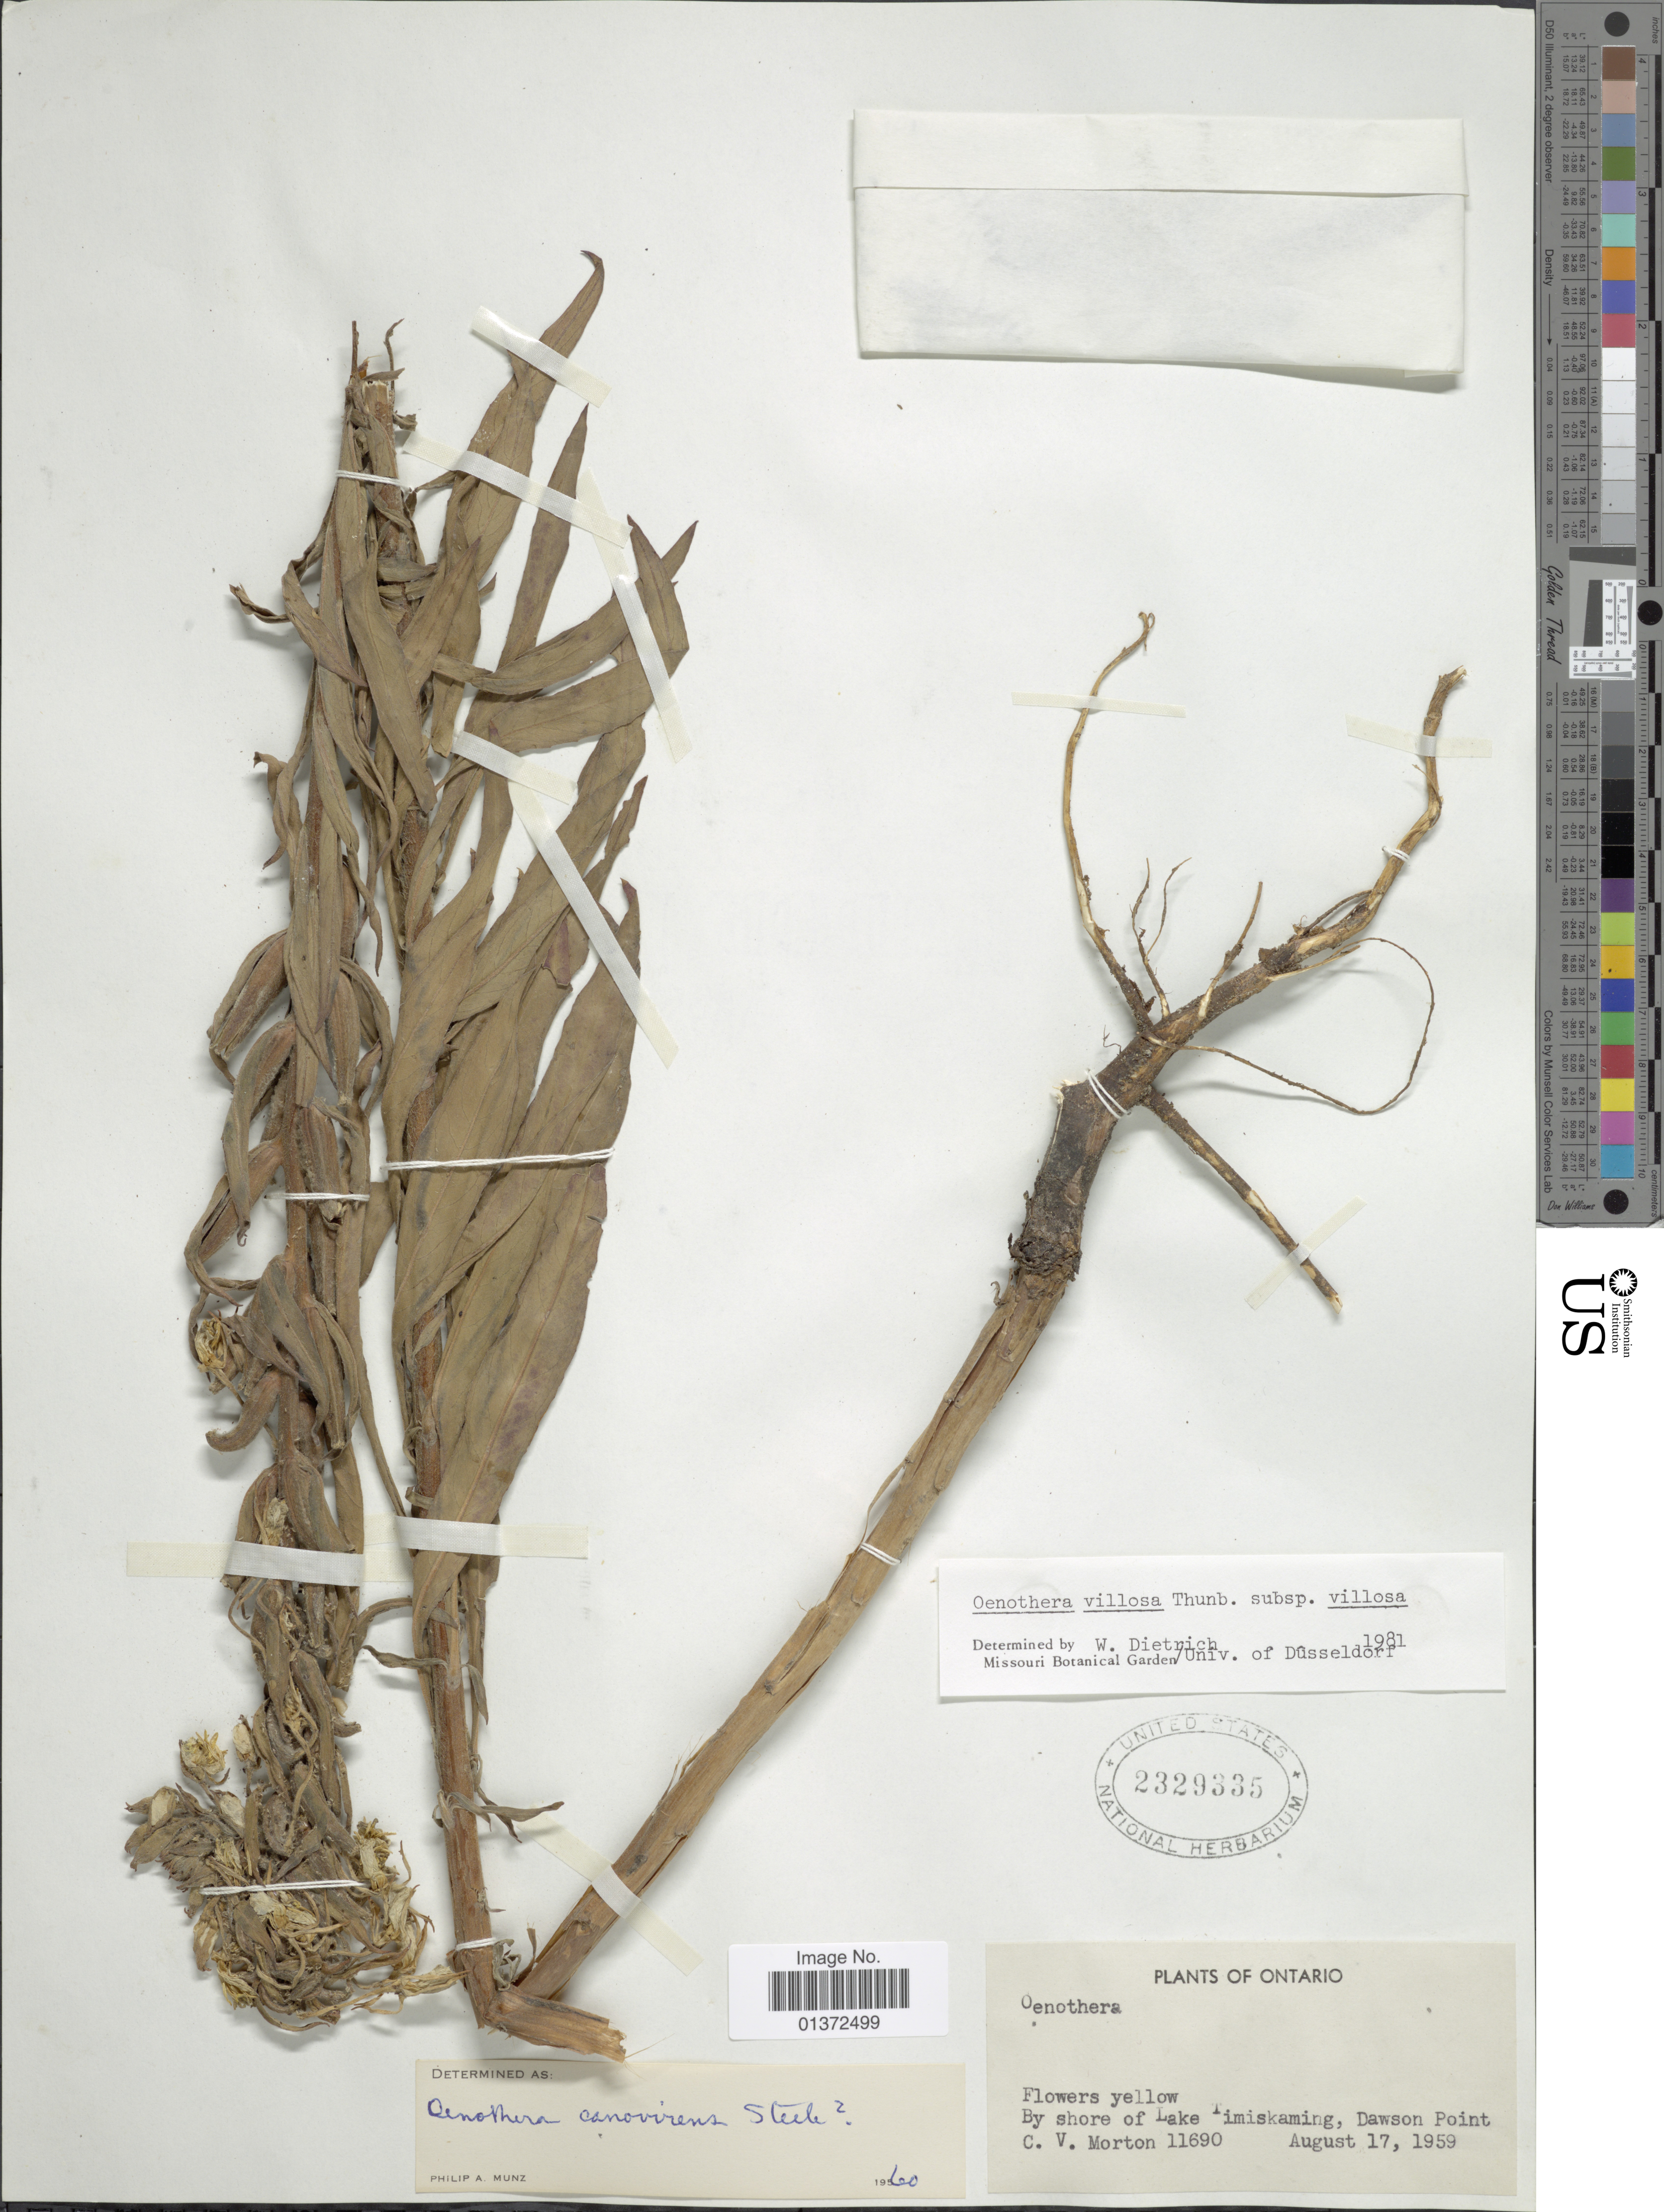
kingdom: Plantae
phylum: Tracheophyta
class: Magnoliopsida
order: Myrtales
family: Onagraceae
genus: Oenothera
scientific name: Oenothera villosa subsp. villosa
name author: Thunb.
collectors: C. V. Morton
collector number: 11690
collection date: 1959-08-17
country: Canada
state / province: Ontario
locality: By shore of Lake Timiskaming, Dawson Point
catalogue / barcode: US 2329335